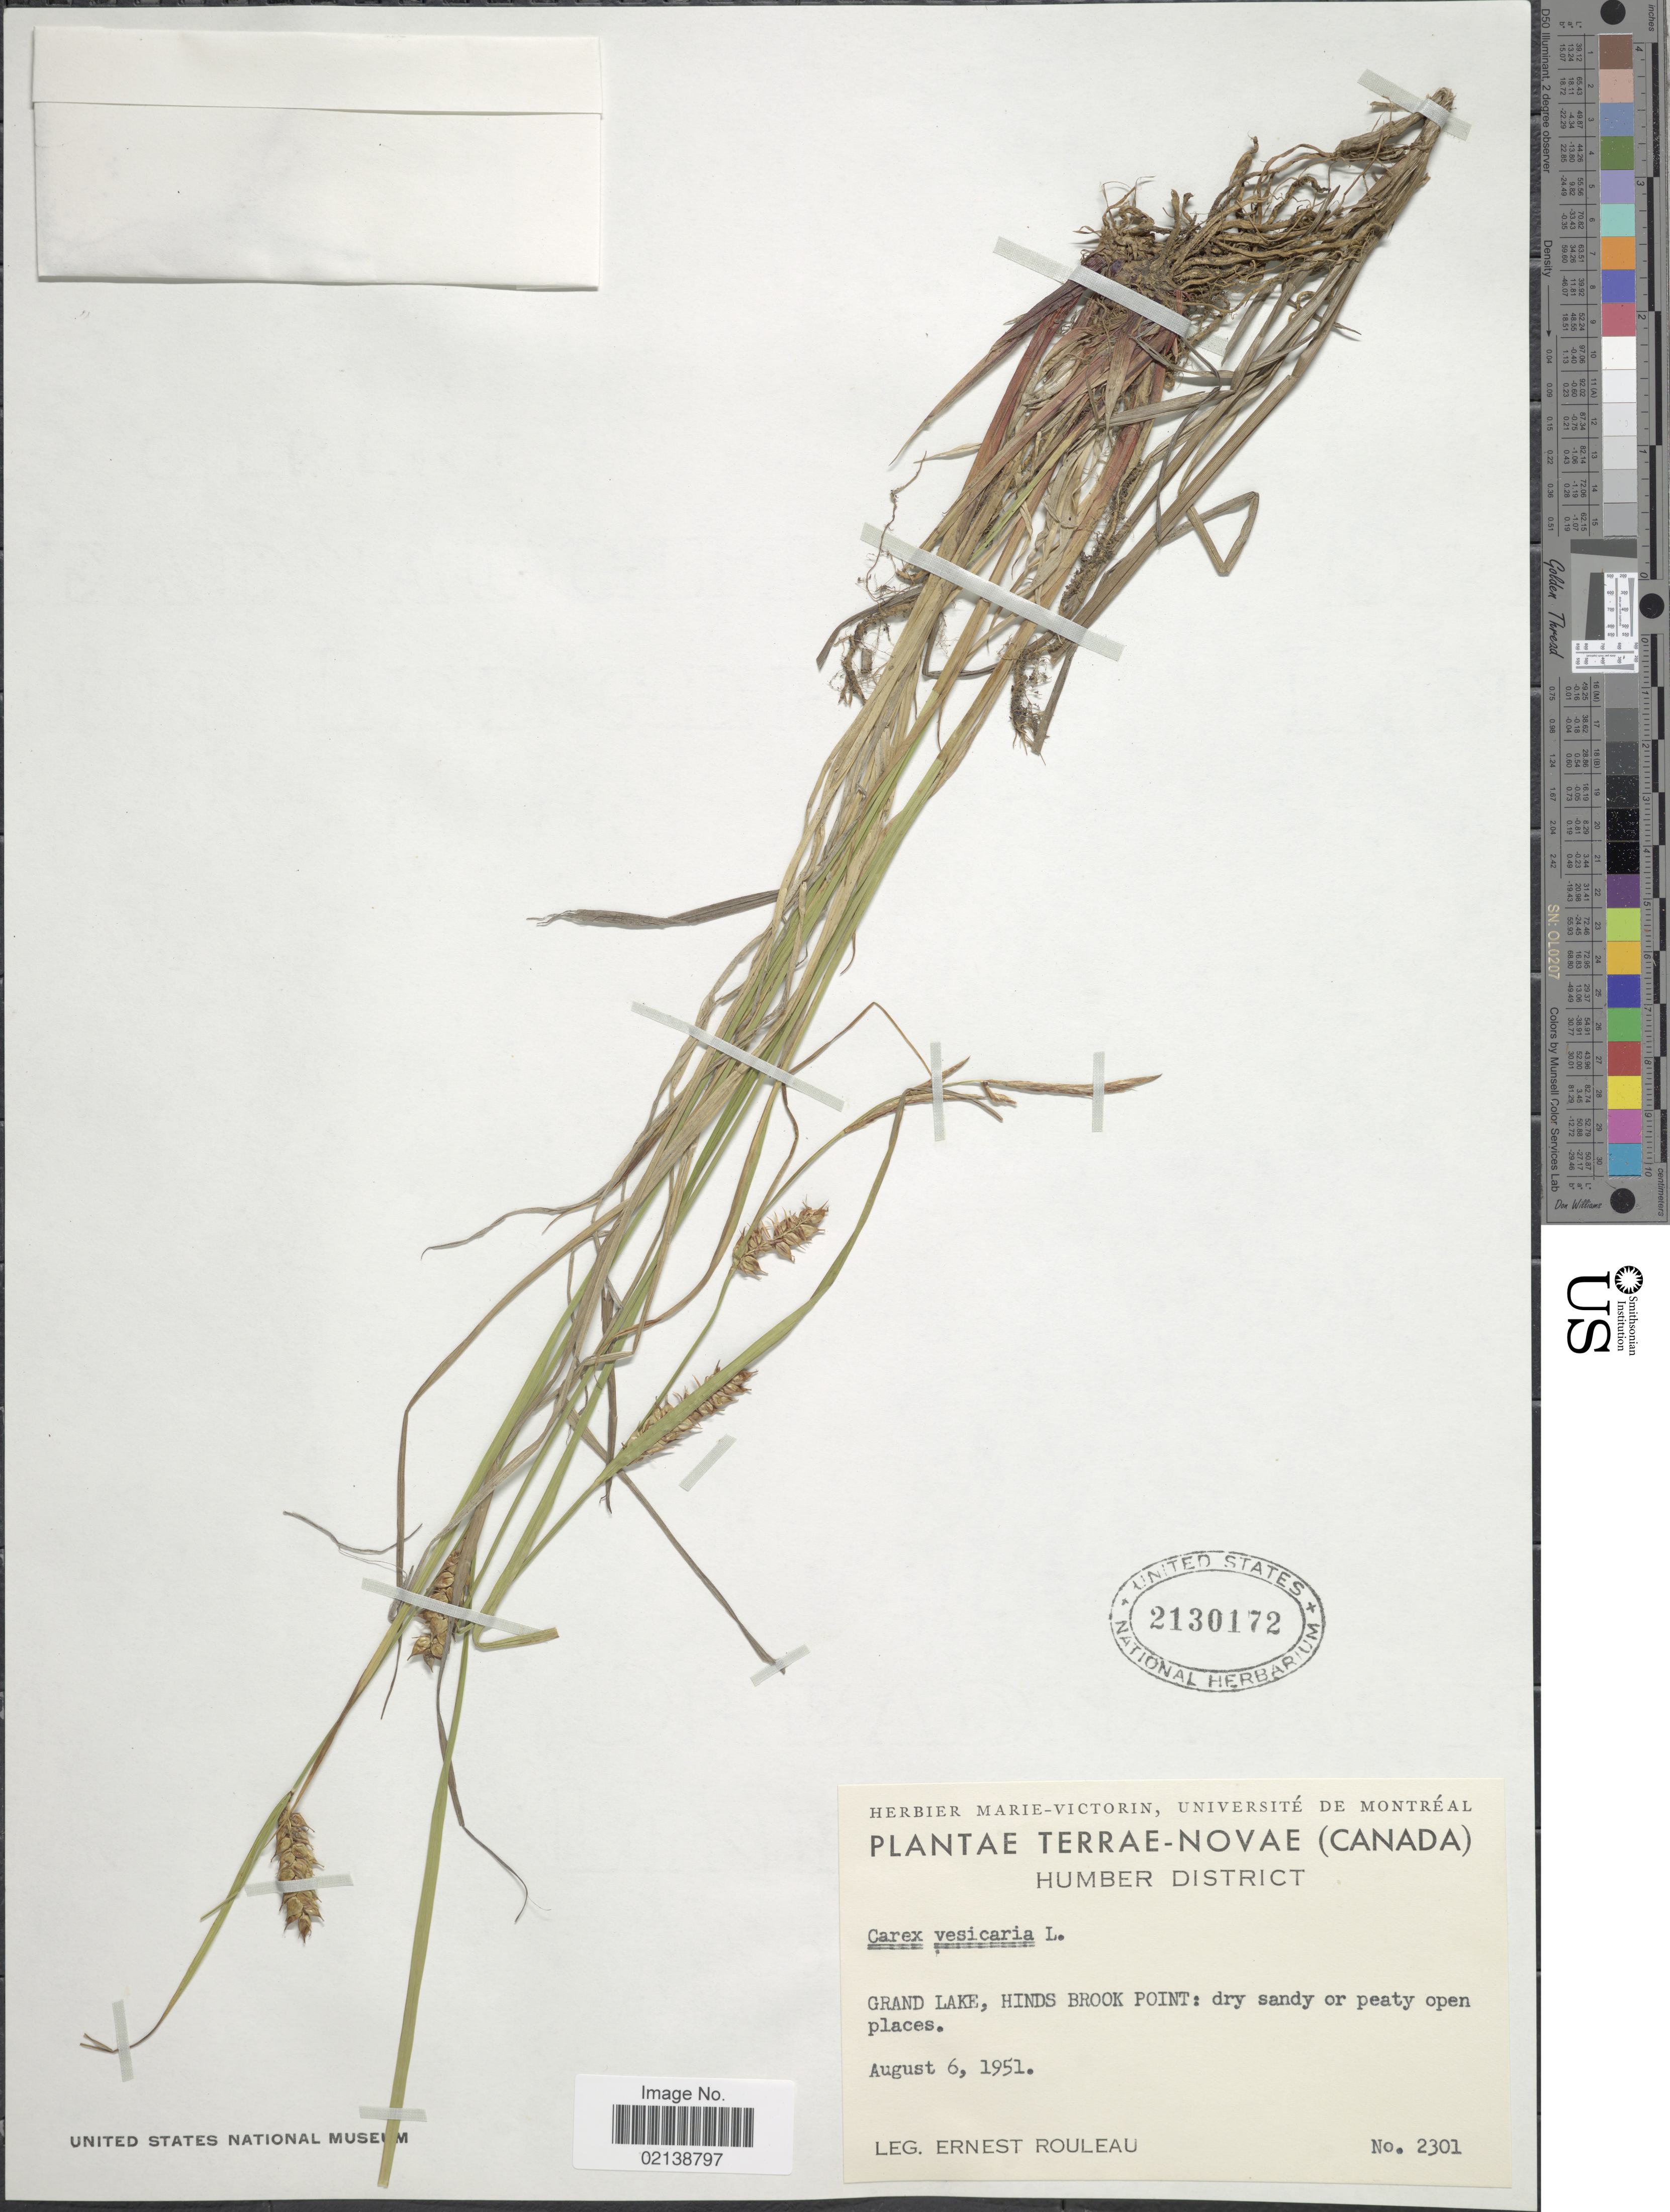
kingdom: Plantae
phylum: Tracheophyta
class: Liliopsida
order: Poales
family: Cyperaceae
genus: Carex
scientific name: Carex vesicaria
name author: L.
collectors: E. Rouleau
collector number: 2301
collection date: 1951-08-06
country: Canada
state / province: Newfoundland and Labrador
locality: Terrae-Novae, Humber District, Grand Lake, Hinds Brook Point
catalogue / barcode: US 2130172